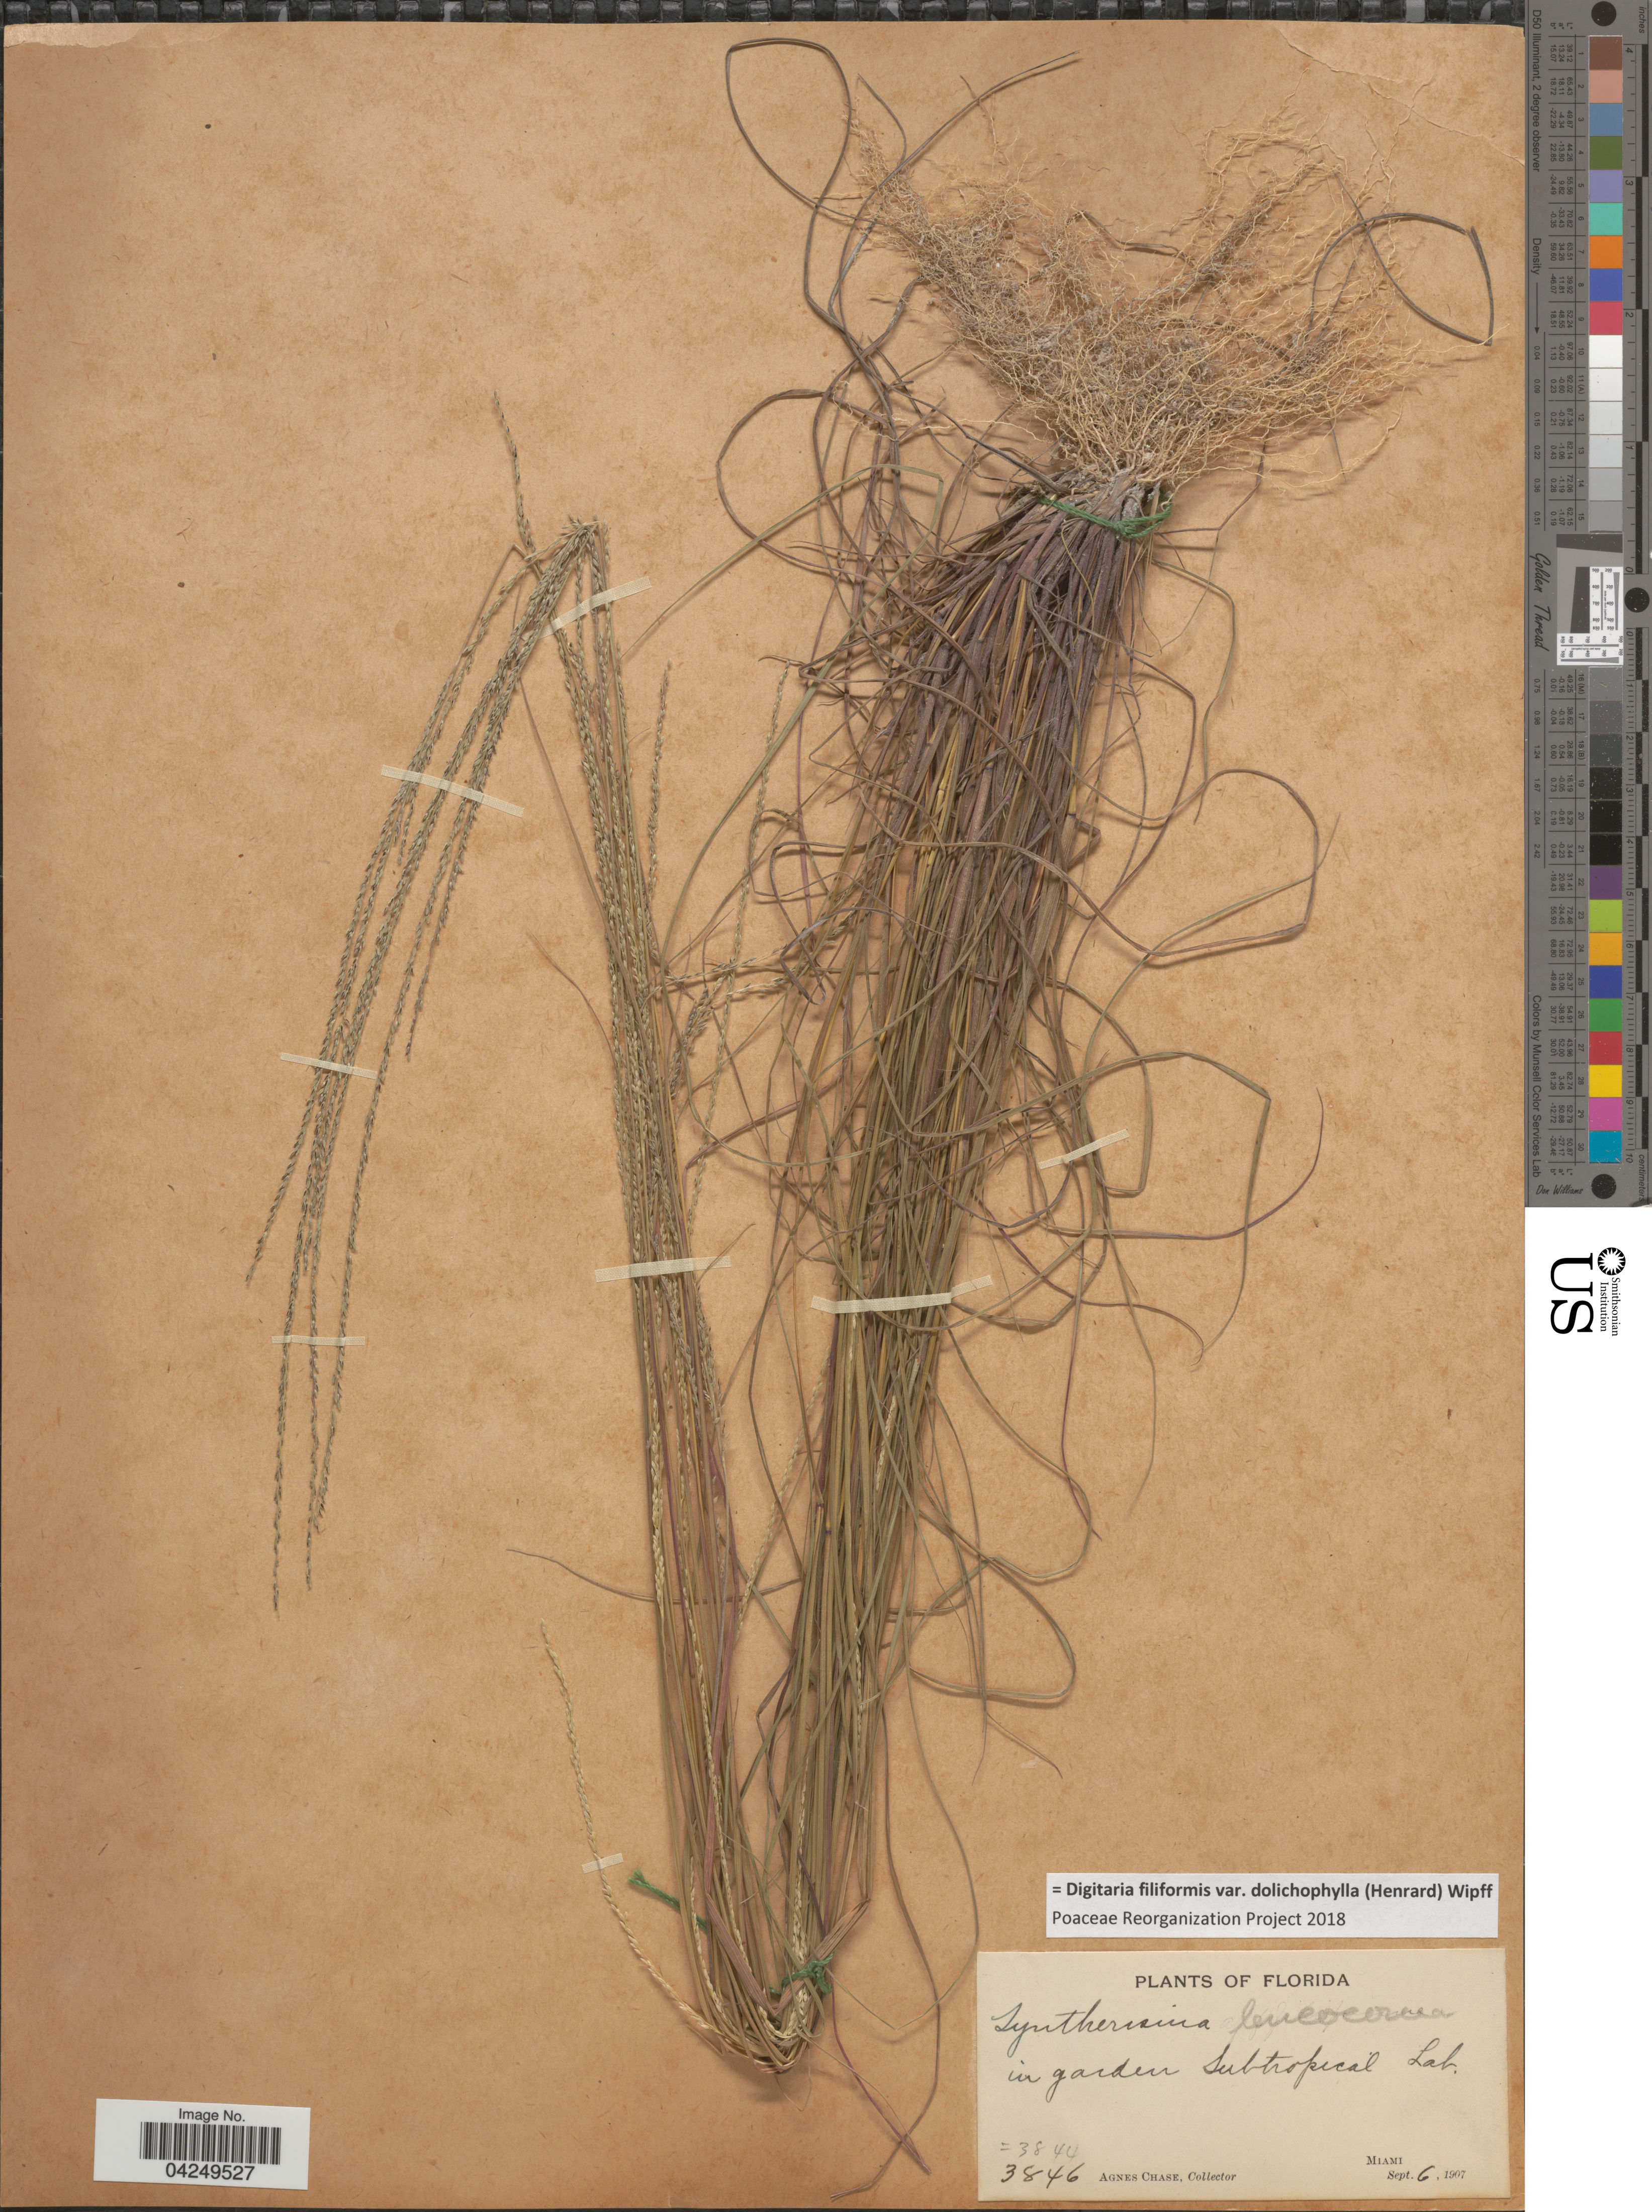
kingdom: Plantae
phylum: Tracheophyta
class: Liliopsida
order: Poales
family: Poaceae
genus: Digitaria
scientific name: Digitaria filiformis var. dolichophylla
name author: (Henr.) Wipff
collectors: A. Chase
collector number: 3846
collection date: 1907-09-06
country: United States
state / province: Florida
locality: In garden Subtropical Lab. Miami.